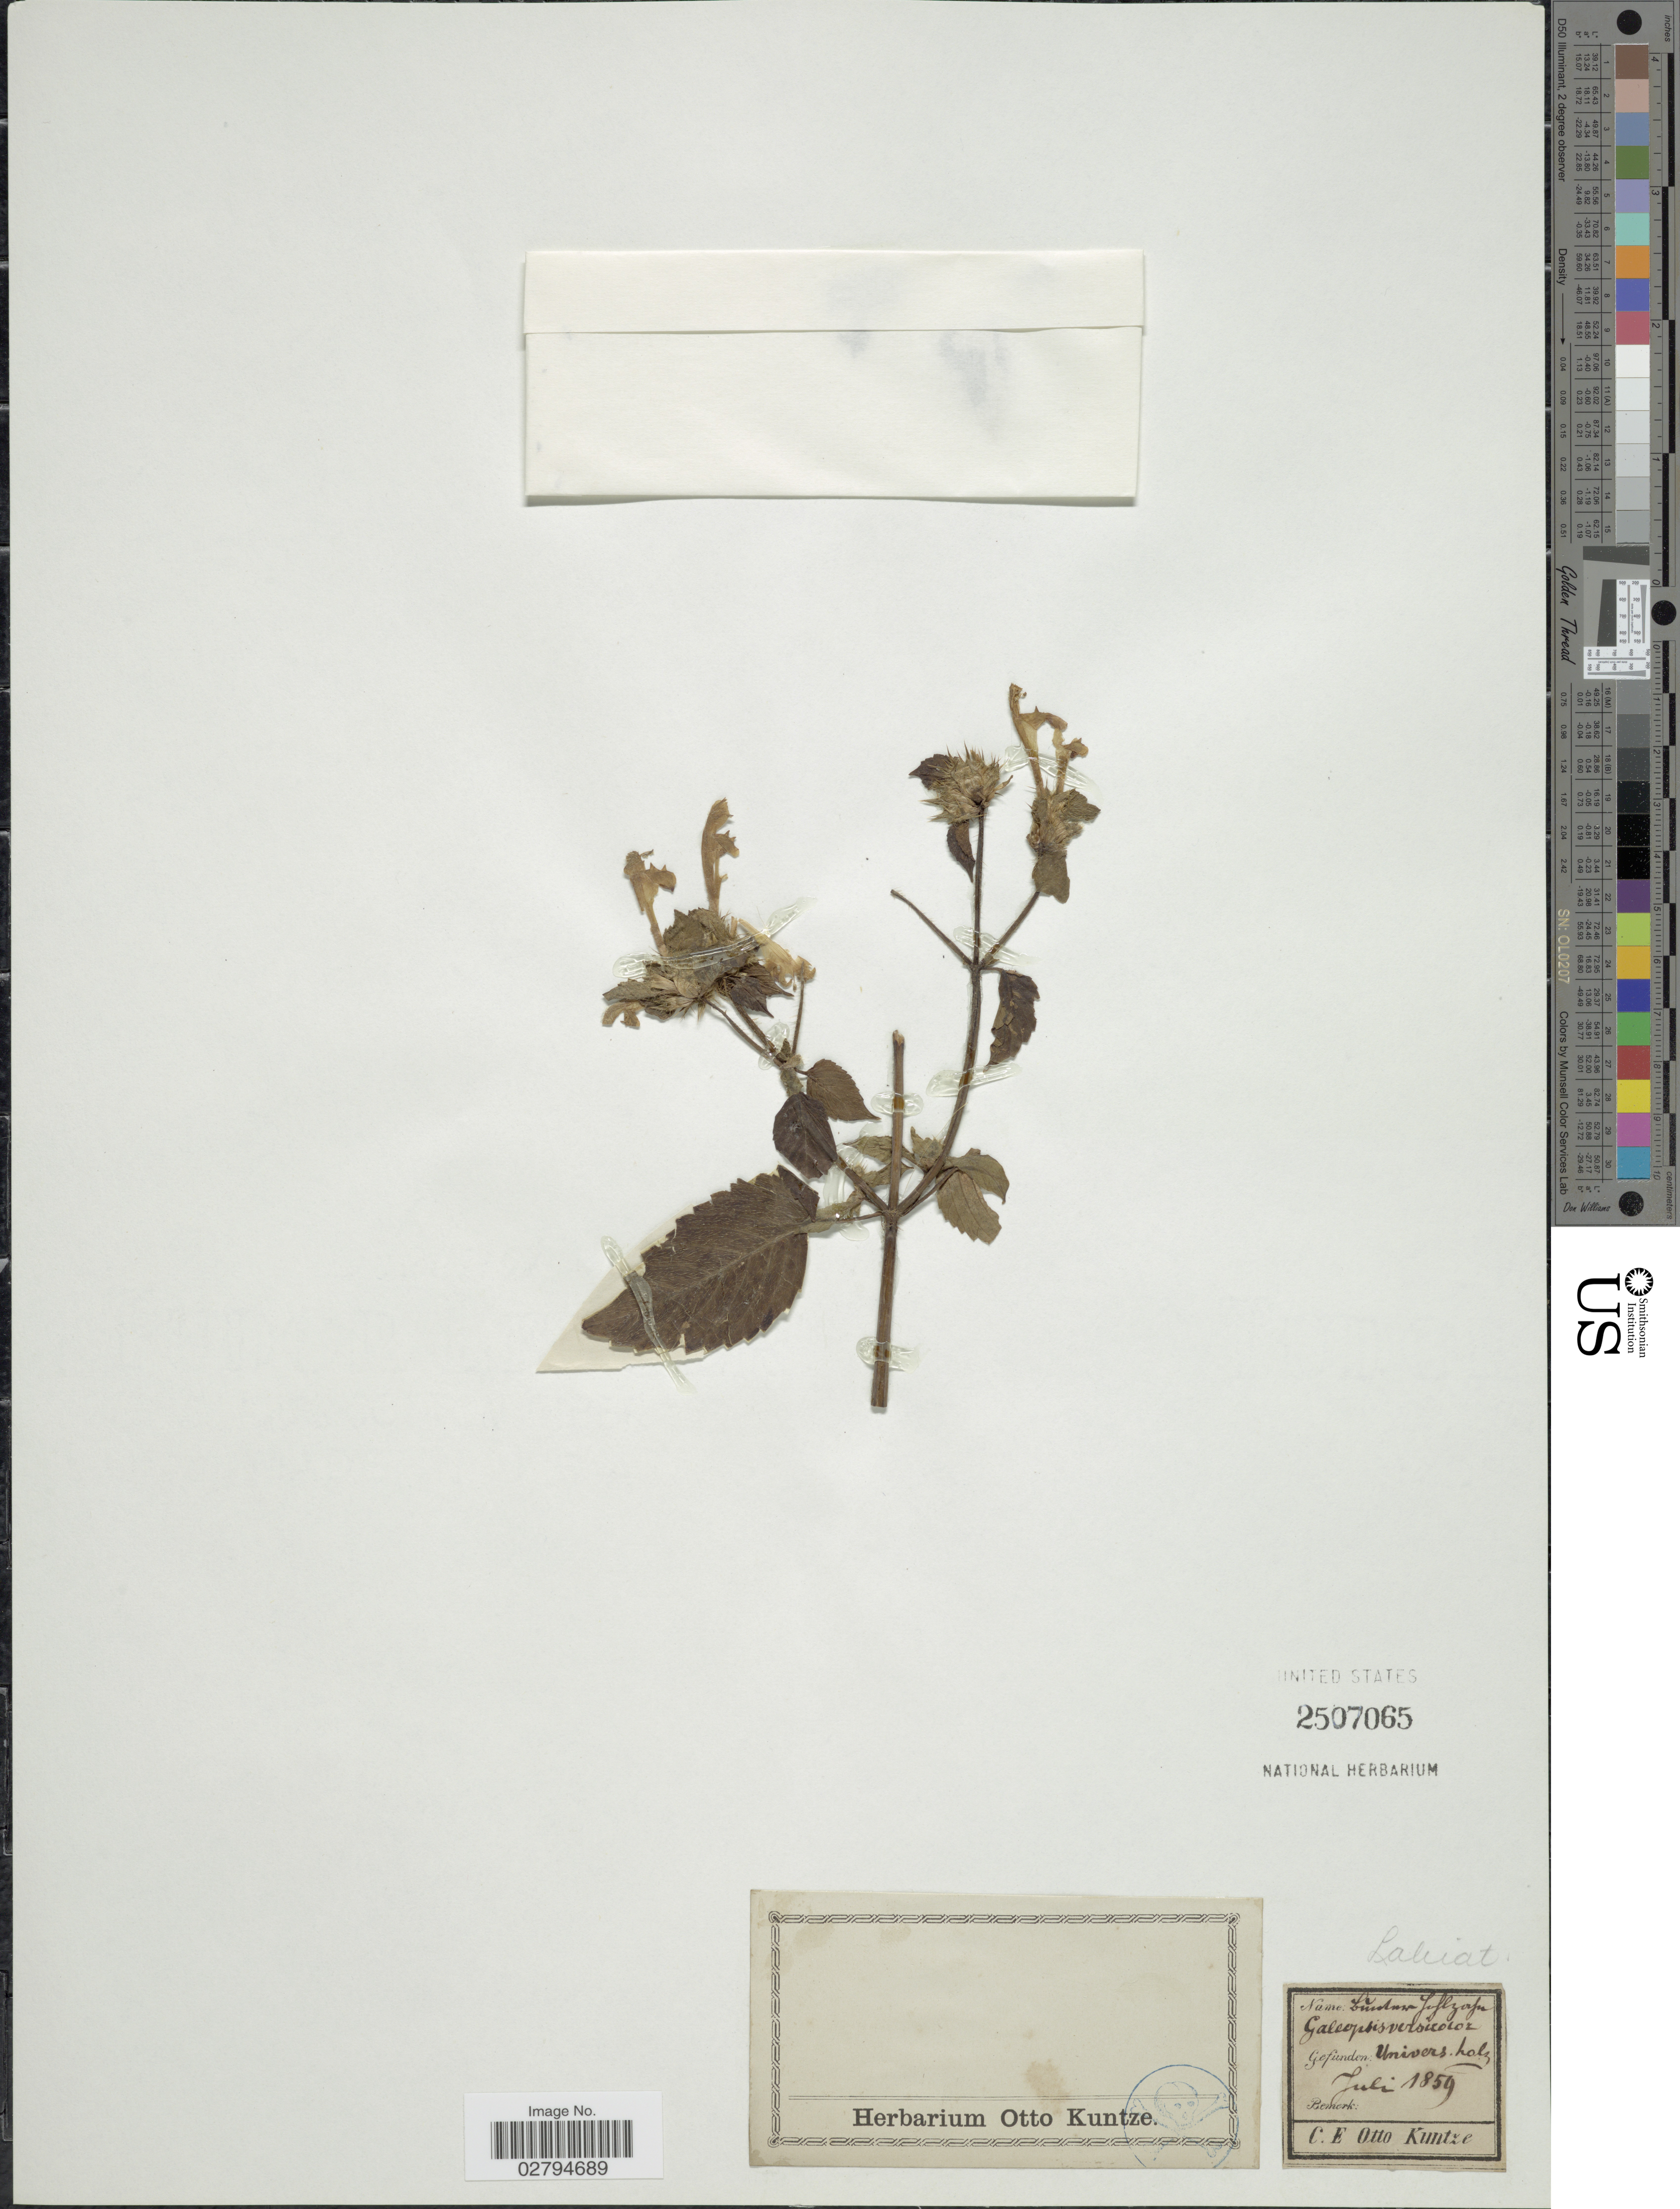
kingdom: Plantae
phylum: Tracheophyta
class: Magnoliopsida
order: Lamiales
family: Lamiaceae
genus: Galeopsis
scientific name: Galeopsis versicolor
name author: Curtis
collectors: C.E.O. Kuntze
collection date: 1859-07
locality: Univers. Holz [interpreted]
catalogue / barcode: US 2507065